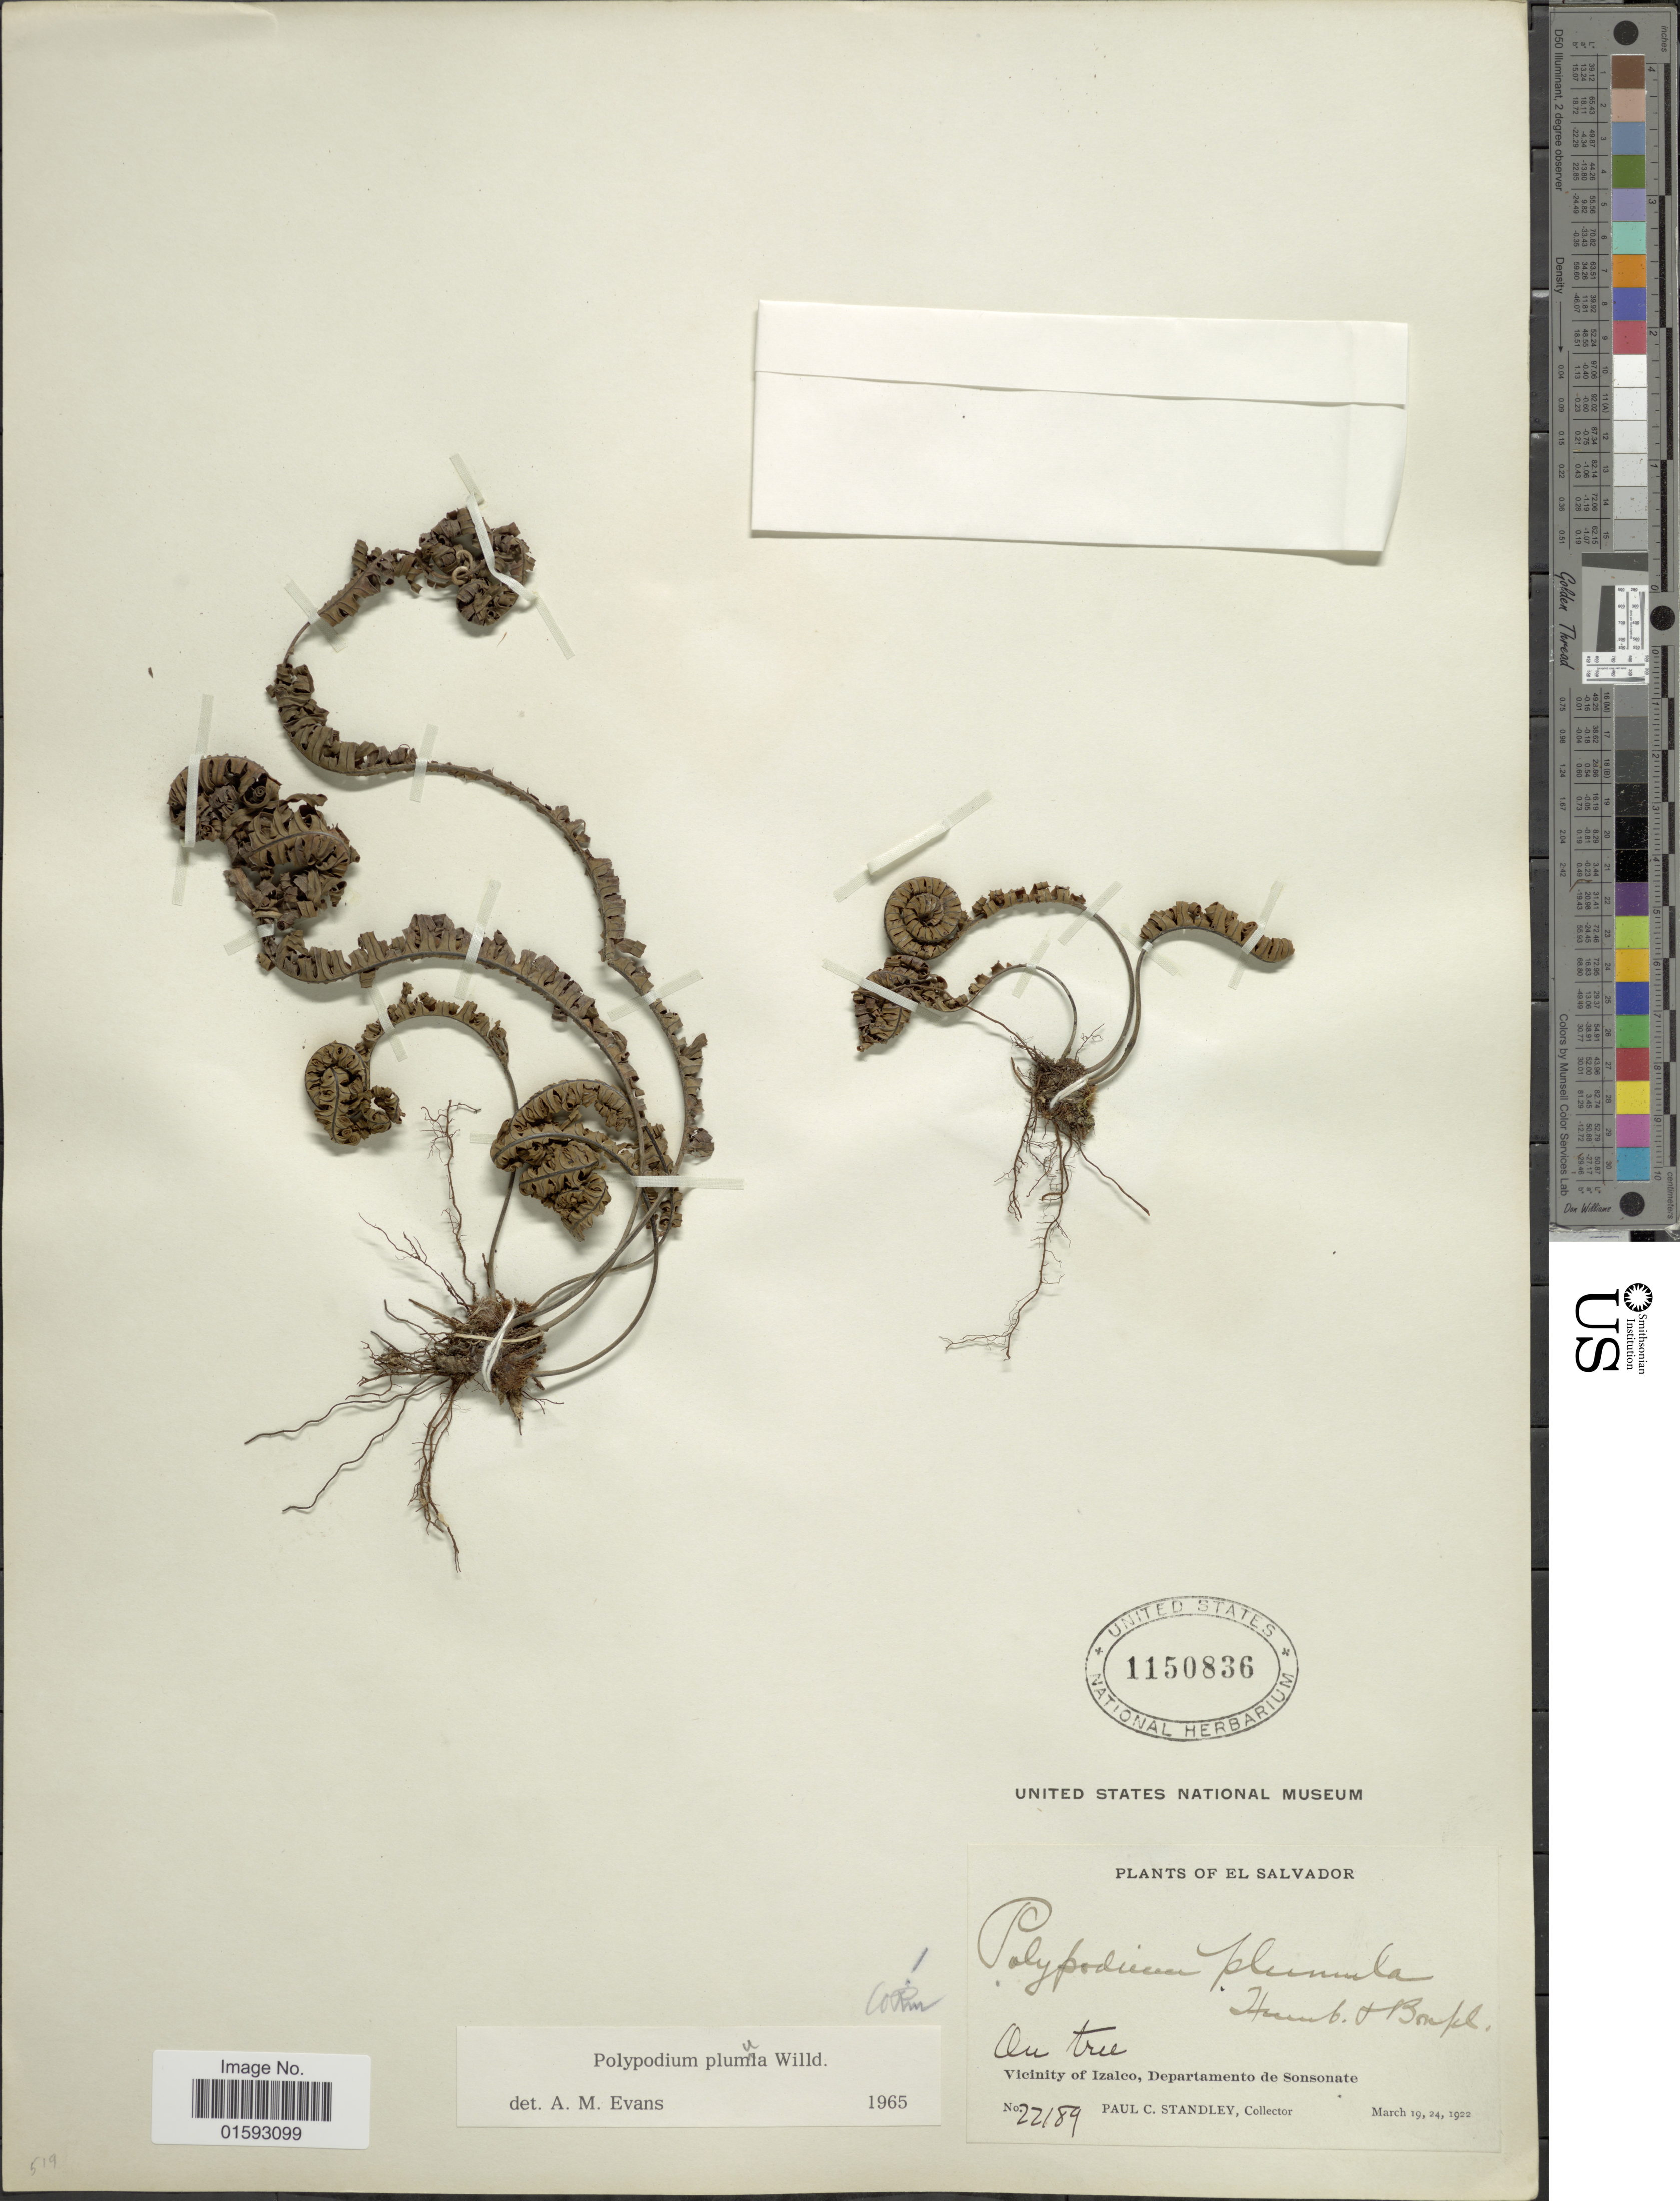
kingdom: Plantae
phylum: Tracheophyta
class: Polypodiopsida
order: Polypodiales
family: Polypodiaceae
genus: Pecluma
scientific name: Pecluma plumula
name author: (Humb. & Bonpl. ex Willd.) M.G. Price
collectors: P. C. Standley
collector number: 22189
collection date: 1922-03-19/1922-03-24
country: El Salvador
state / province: Sonsonate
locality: Vicinity of Izalco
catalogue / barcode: US 1150836